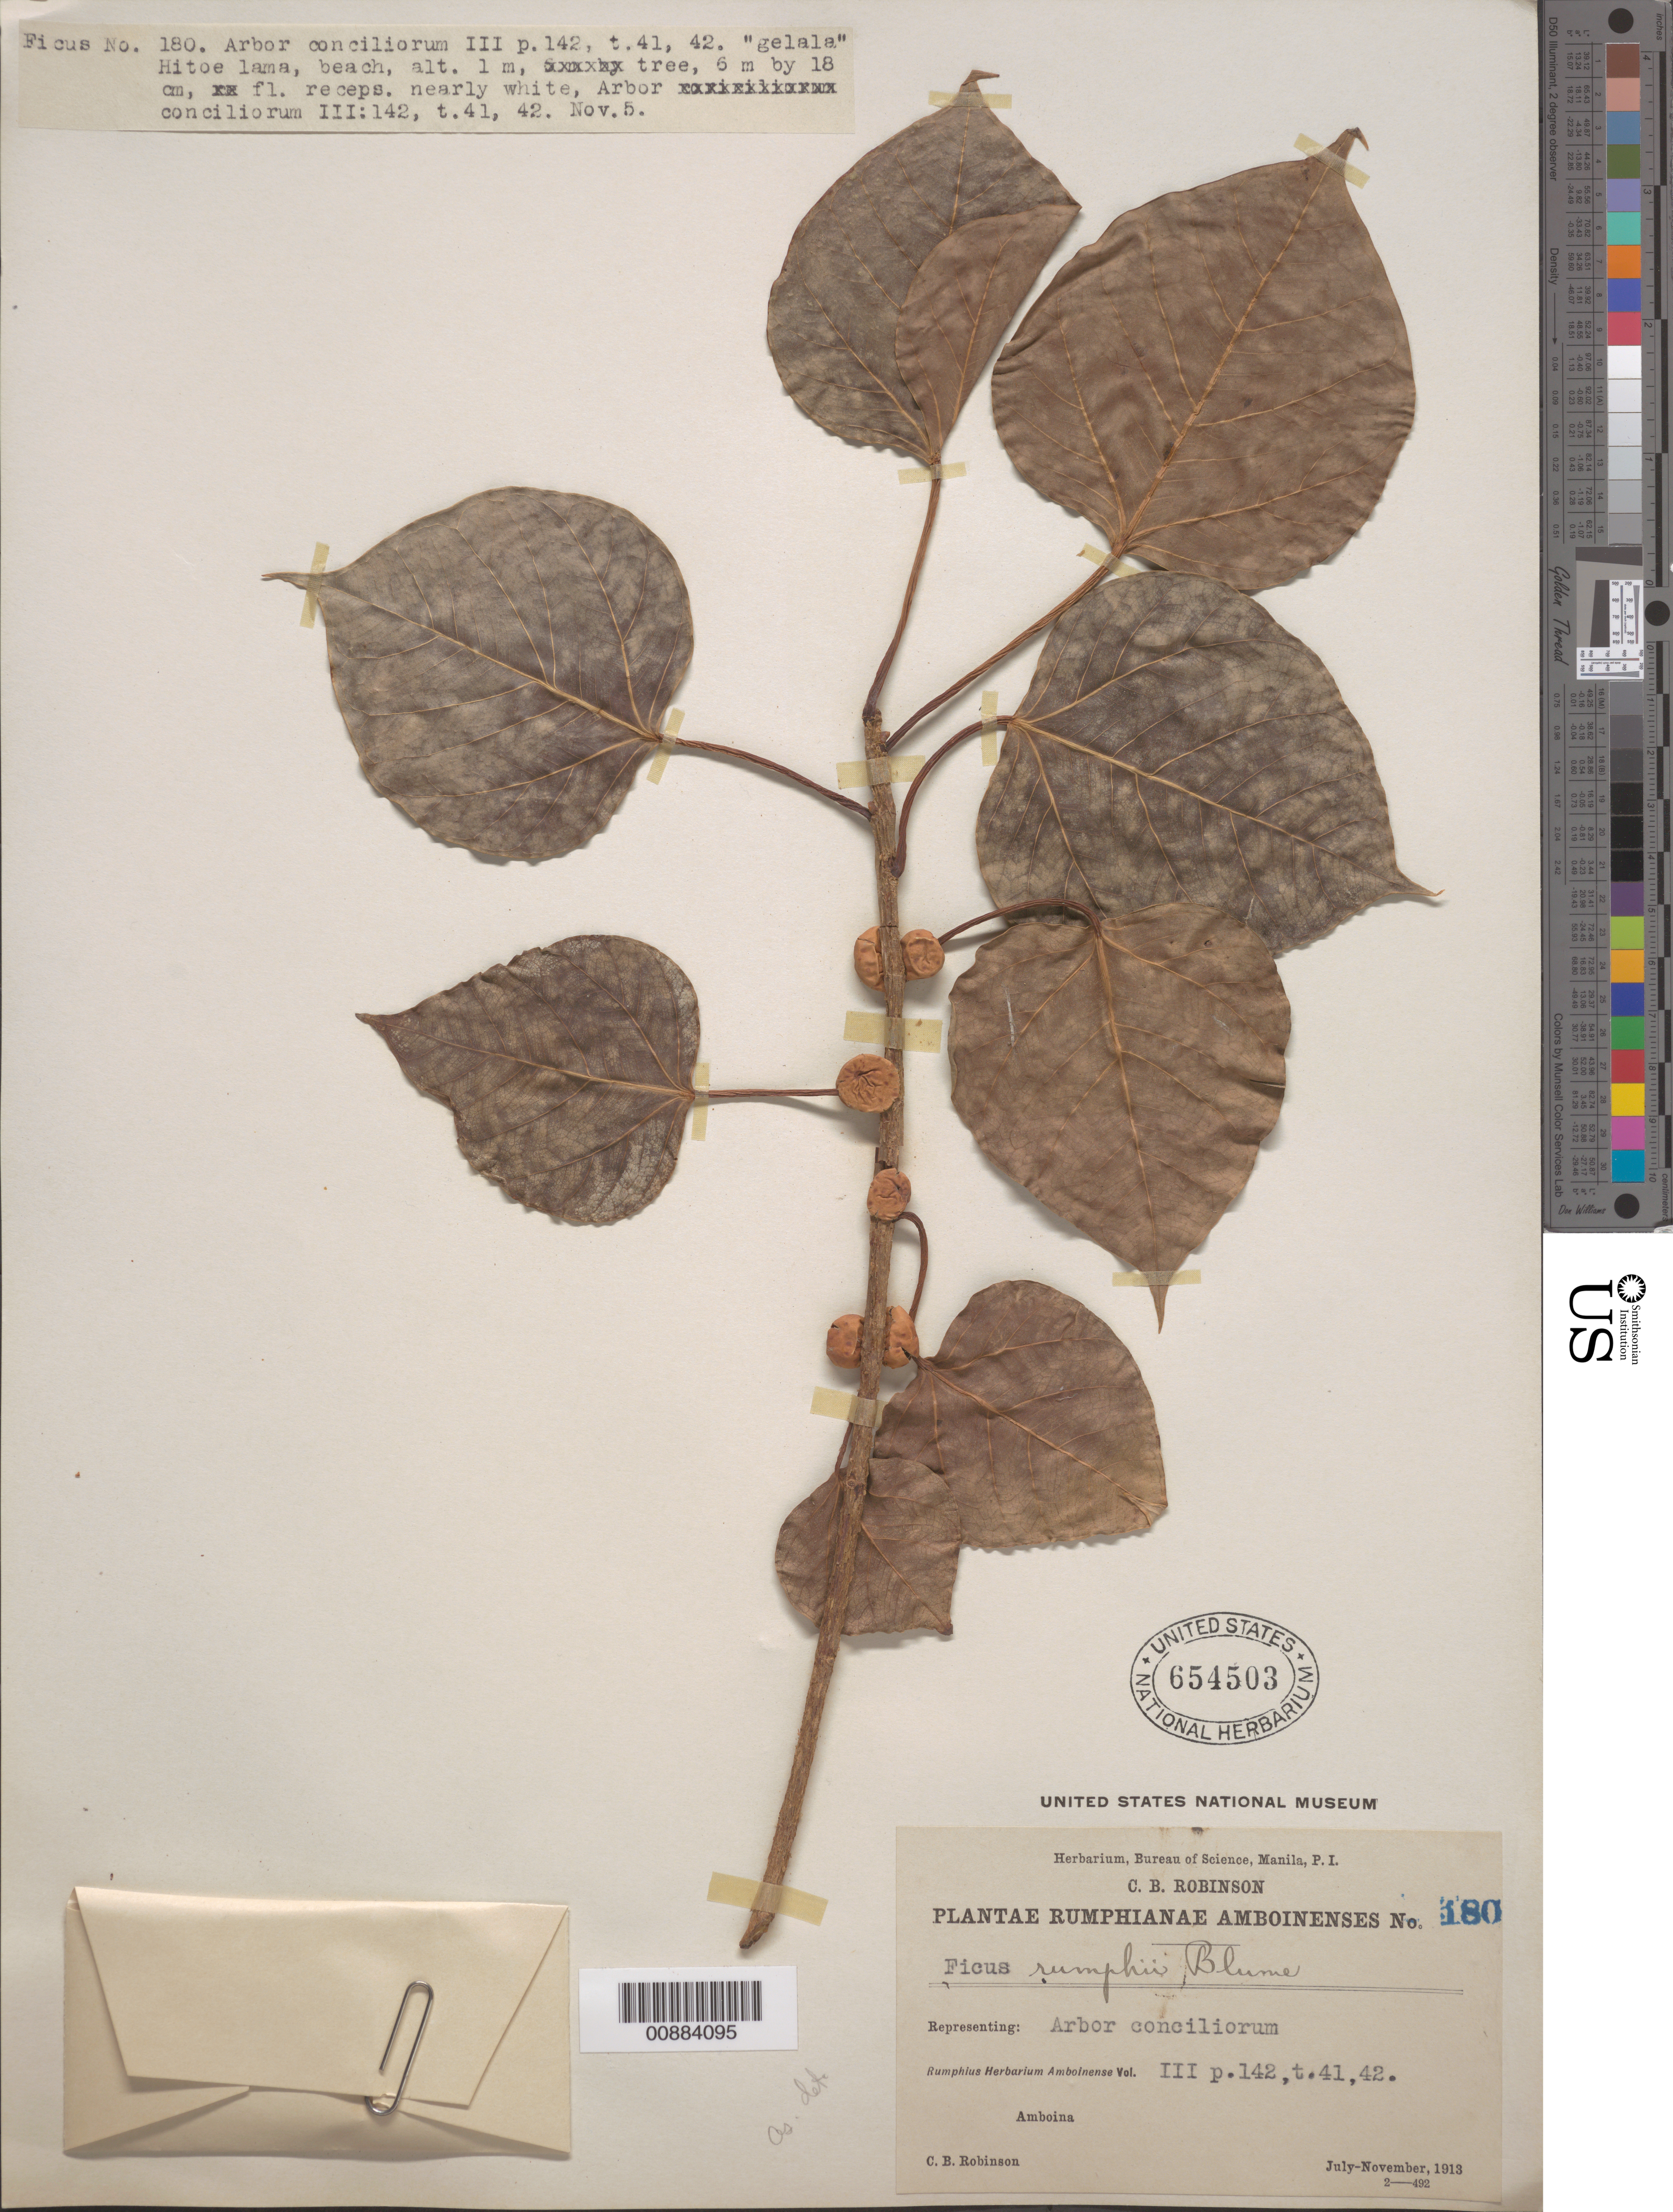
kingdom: Plantae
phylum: Tracheophyta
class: Magnoliopsida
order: Rosales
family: Moraceae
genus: Ficus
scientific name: Ficus rumphii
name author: Blume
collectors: C. Robinson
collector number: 180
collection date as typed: Jul 1913 to Nov 1913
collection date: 1913-07/1913-11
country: Indonesia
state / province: Maluku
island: Amboina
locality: Hito lama beach; Rumphius Herbarium Ambolinese Vol. III, p. 142, t. 41, 42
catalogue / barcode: US 654503